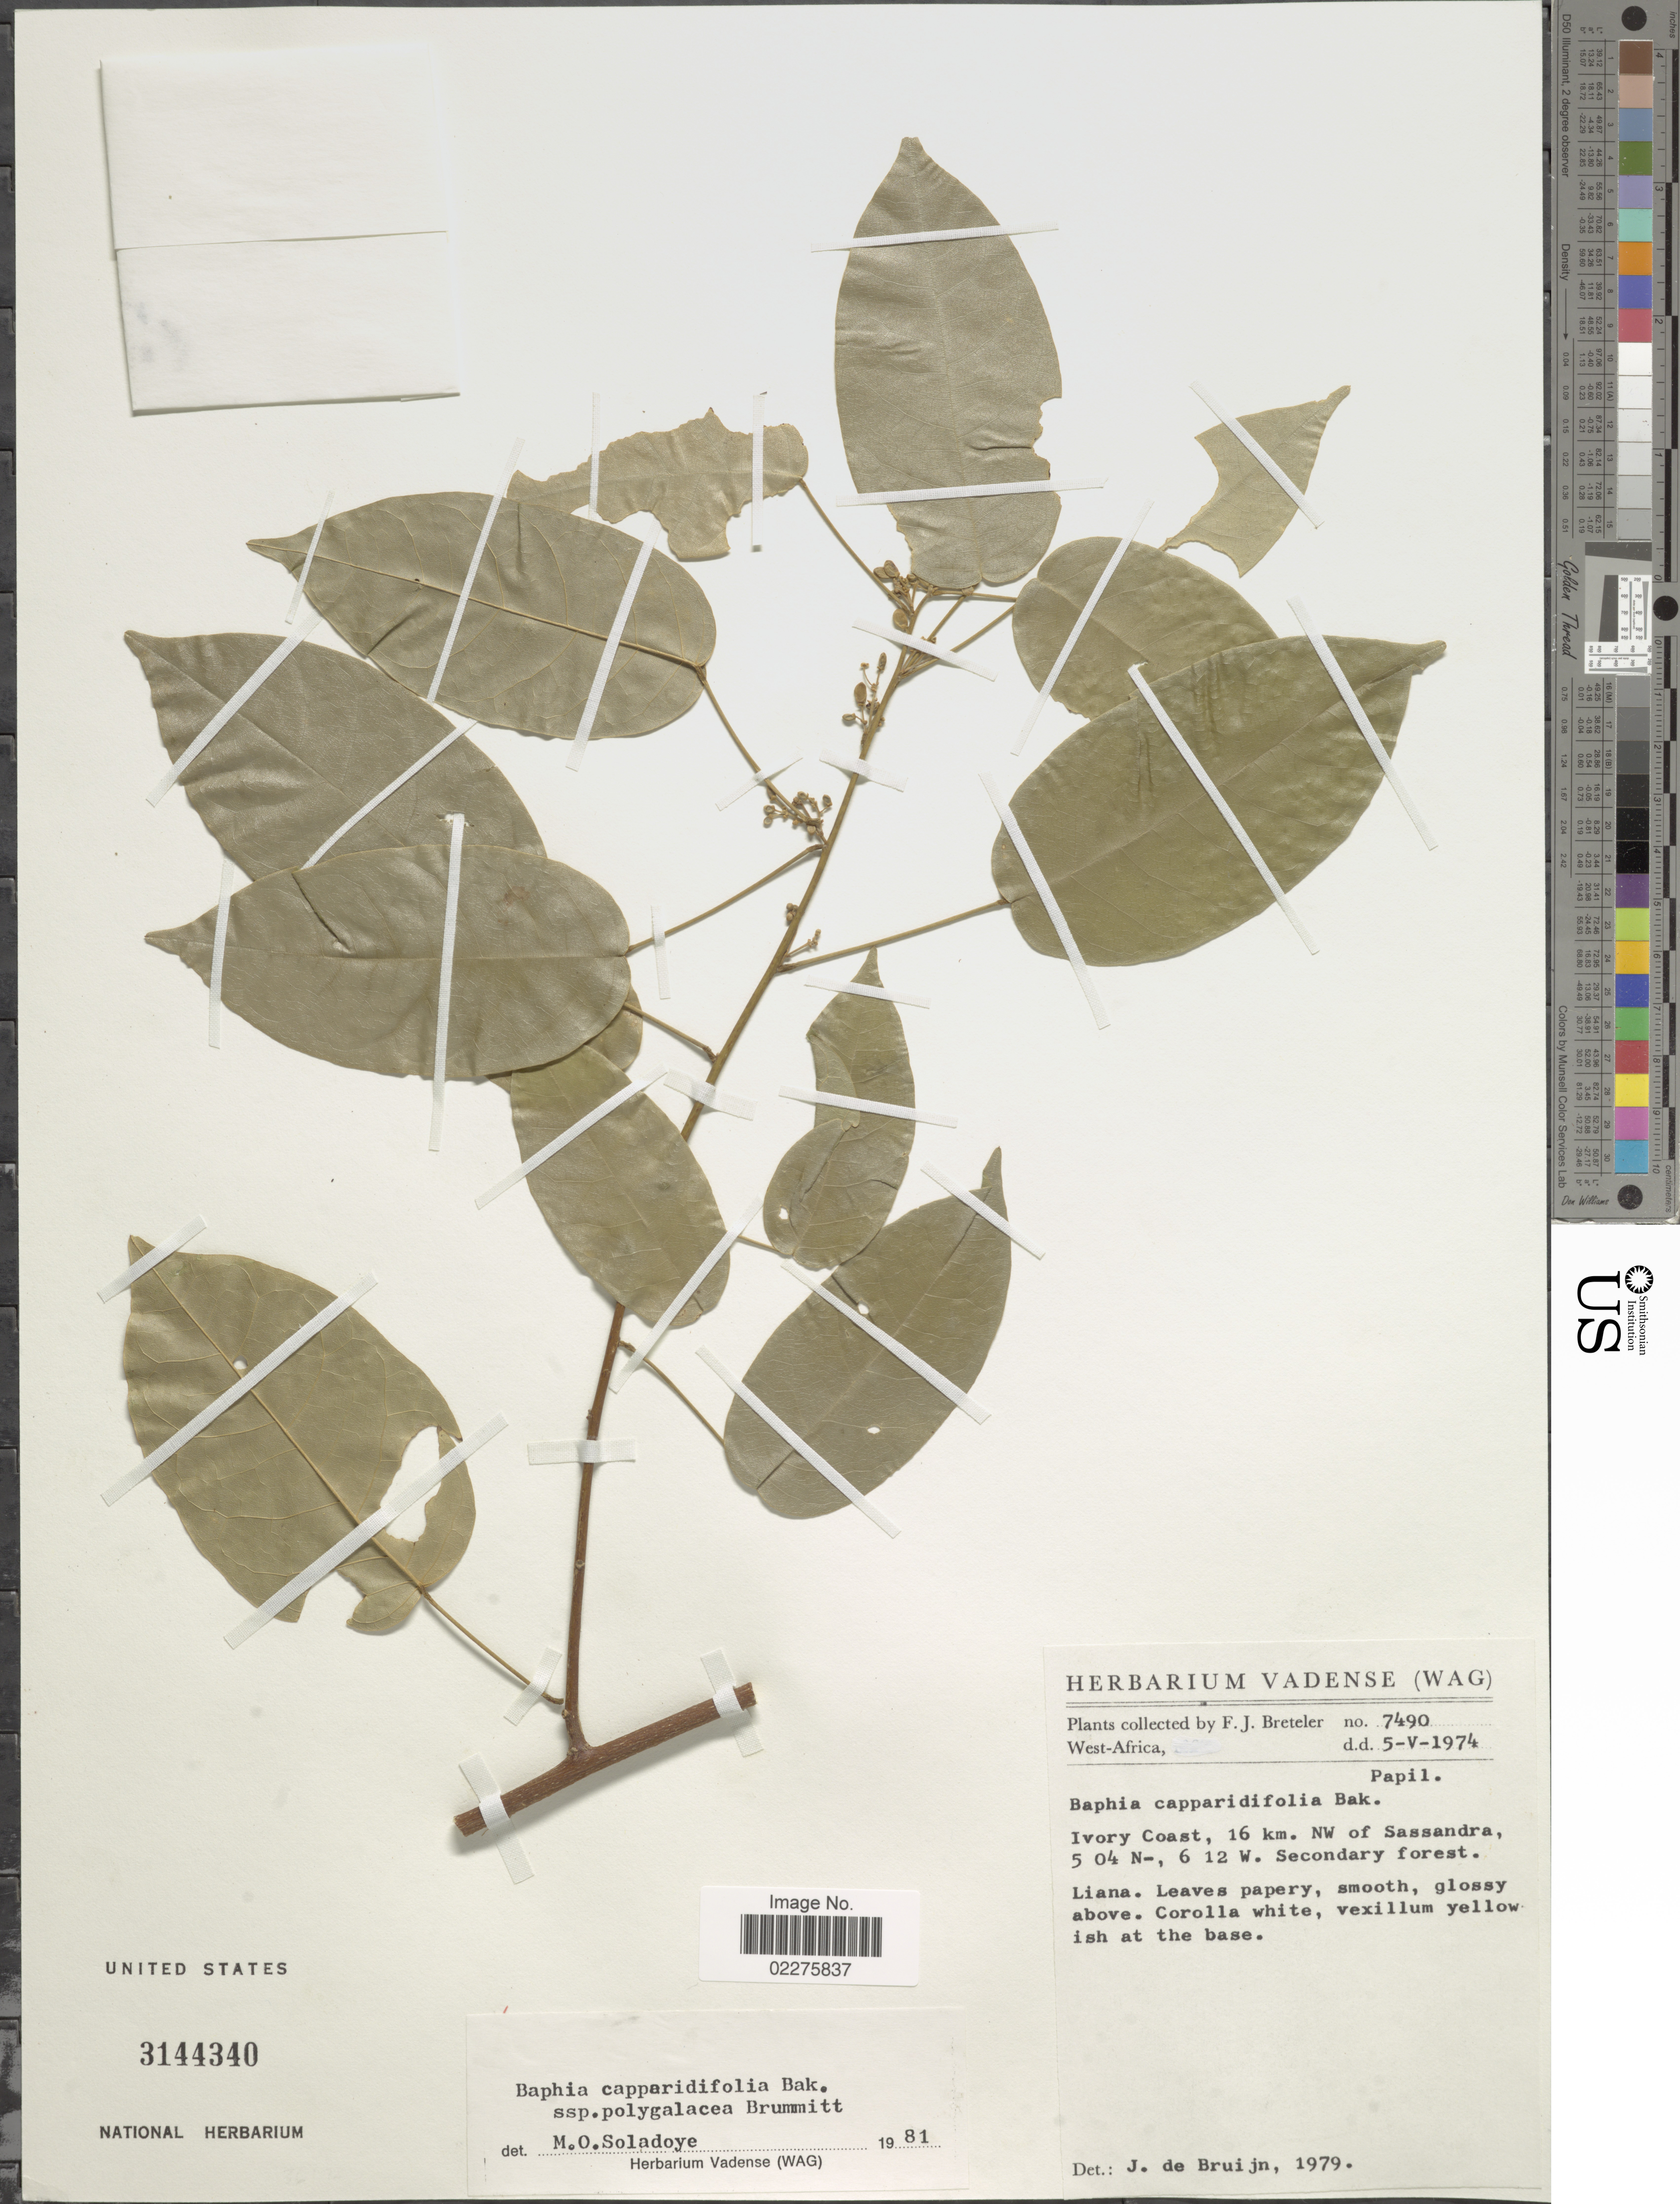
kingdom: Plantae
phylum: Tracheophyta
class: Magnoliopsida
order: Fabales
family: Fabaceae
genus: Baphia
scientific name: Baphia capparidifolia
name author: Baker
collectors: F. J. Breteler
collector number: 7490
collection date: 1974-05-05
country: Ivory Coast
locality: WestAfrica, 16 km NW of Sassandra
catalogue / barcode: US 3144340